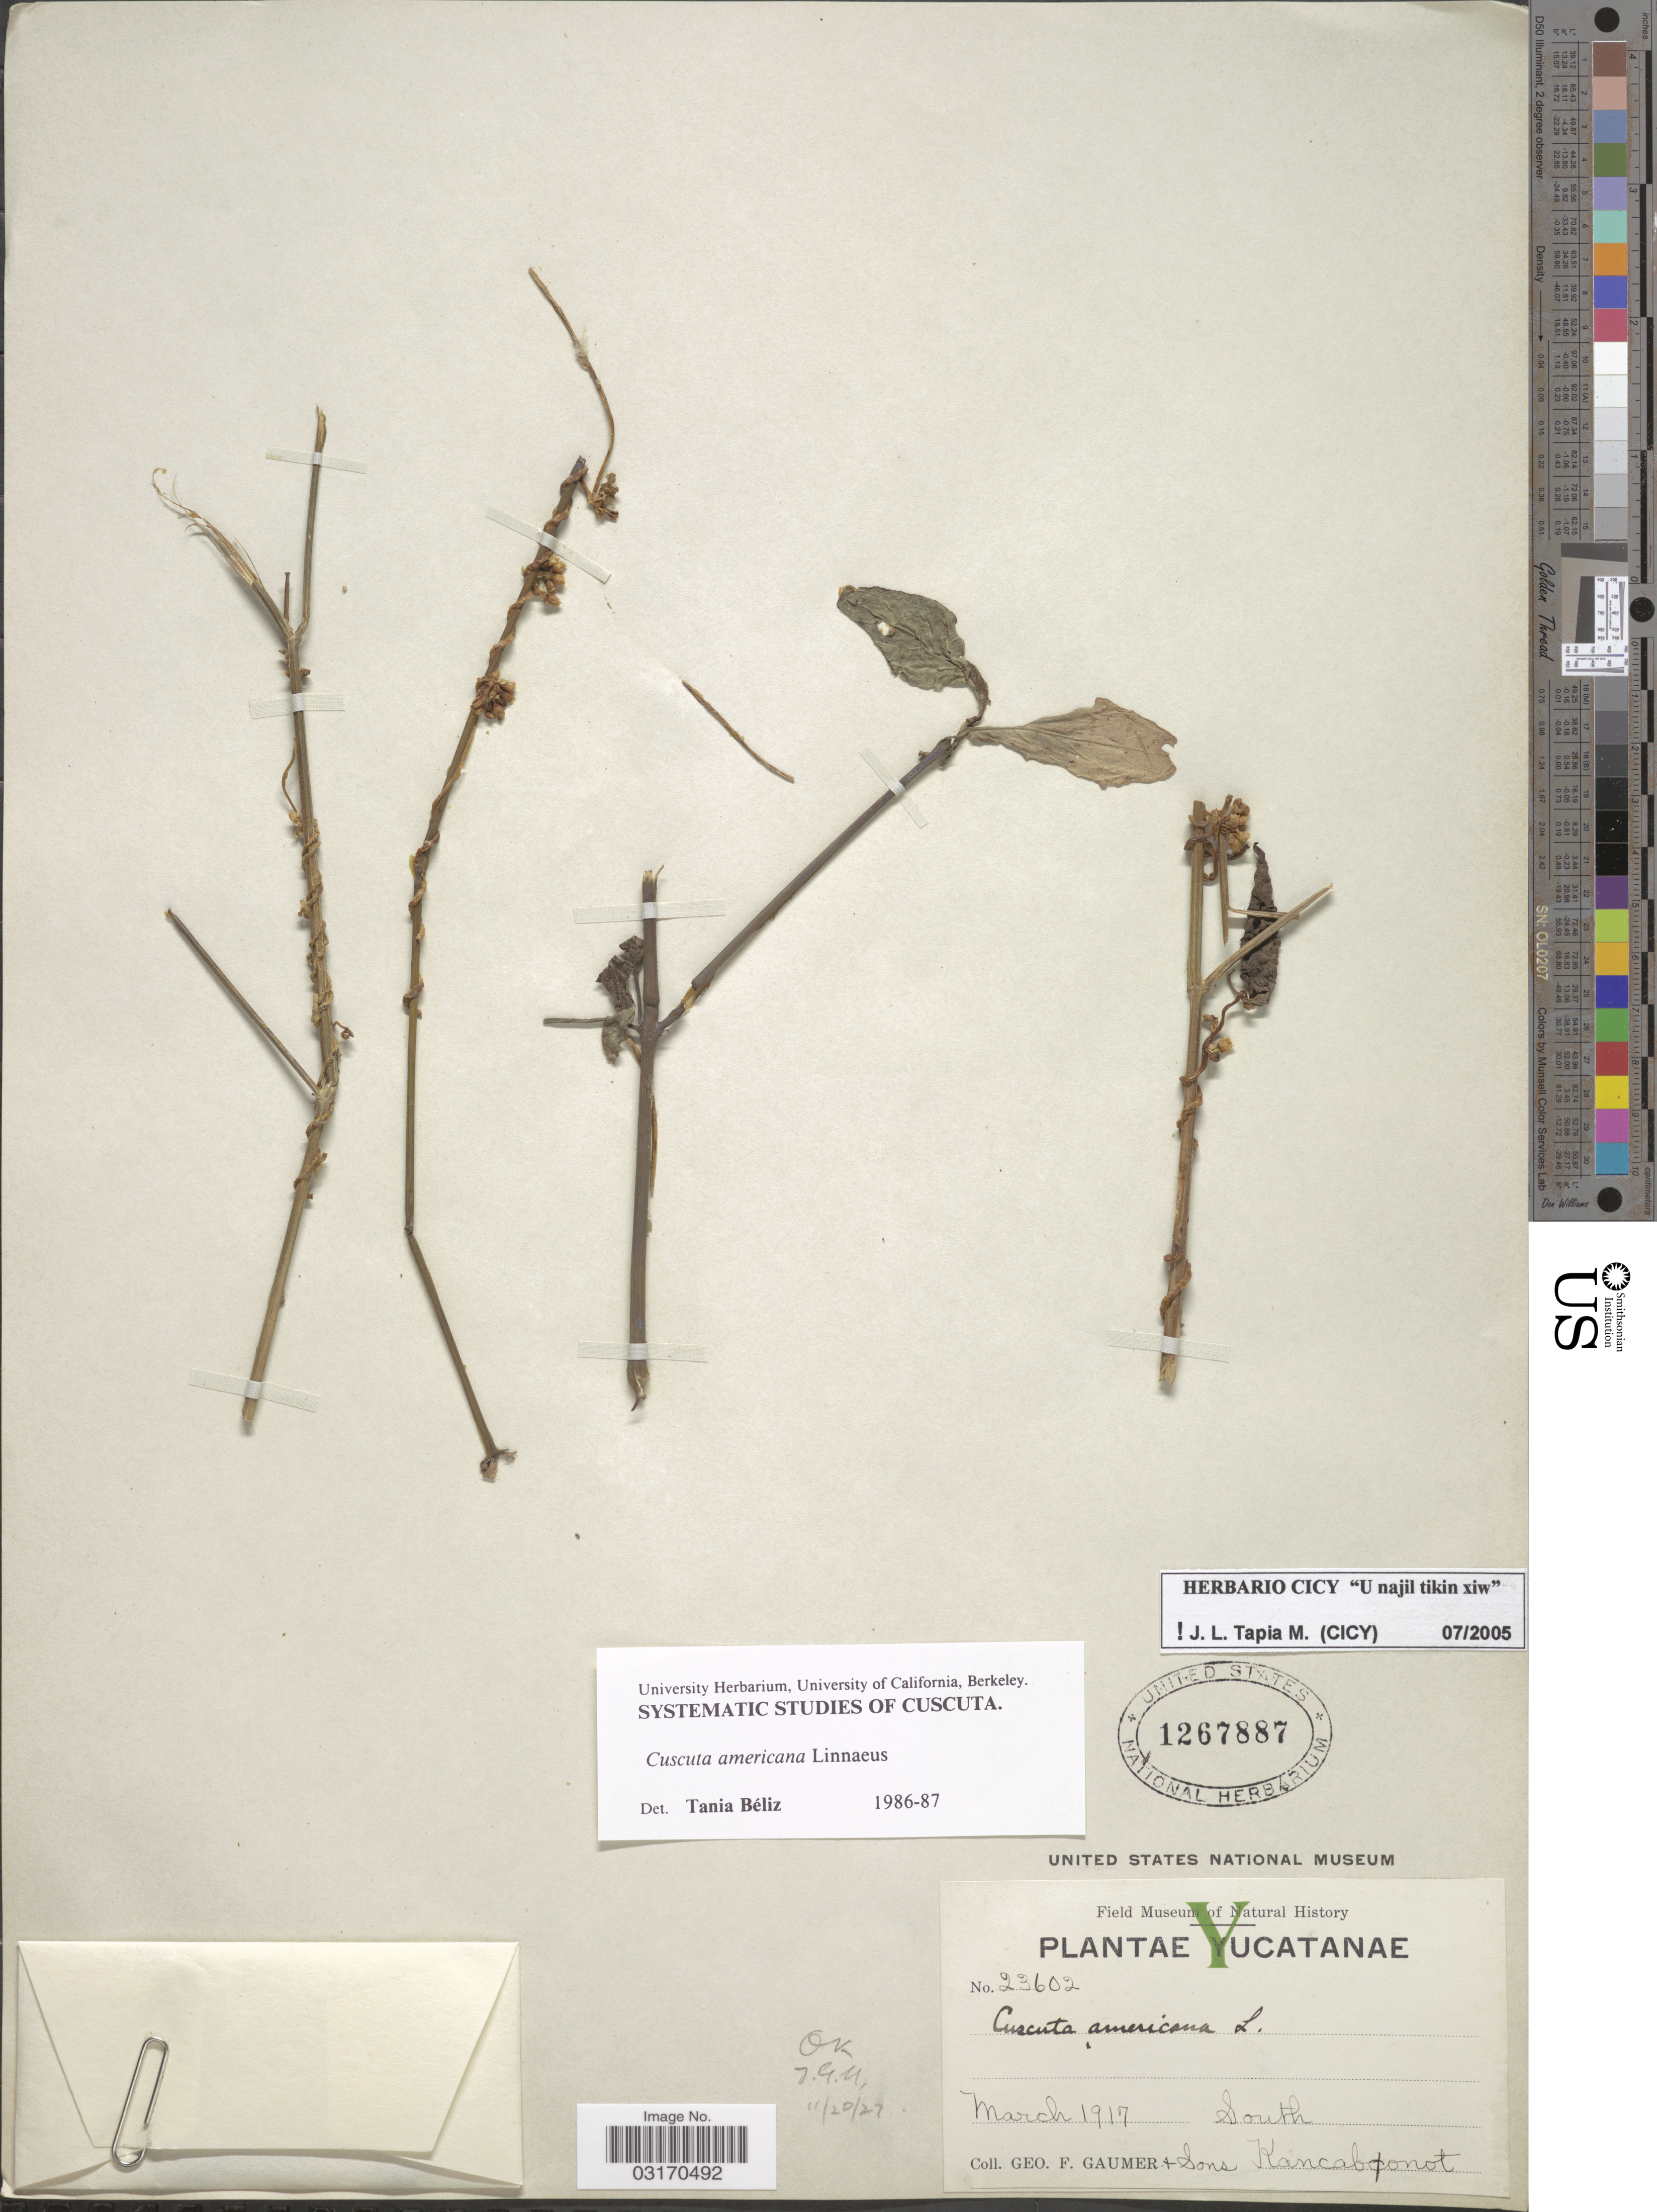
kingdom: Plantae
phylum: Tracheophyta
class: Magnoliopsida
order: Solanales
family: Convolvulaceae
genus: Cuscuta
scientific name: Cuscuta americana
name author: L.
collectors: G. F. Gaumer & Sons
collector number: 23602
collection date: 1917-03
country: Mexico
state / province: Yucatán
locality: South Kancabonot [unsure placement]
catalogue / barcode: US 1267887